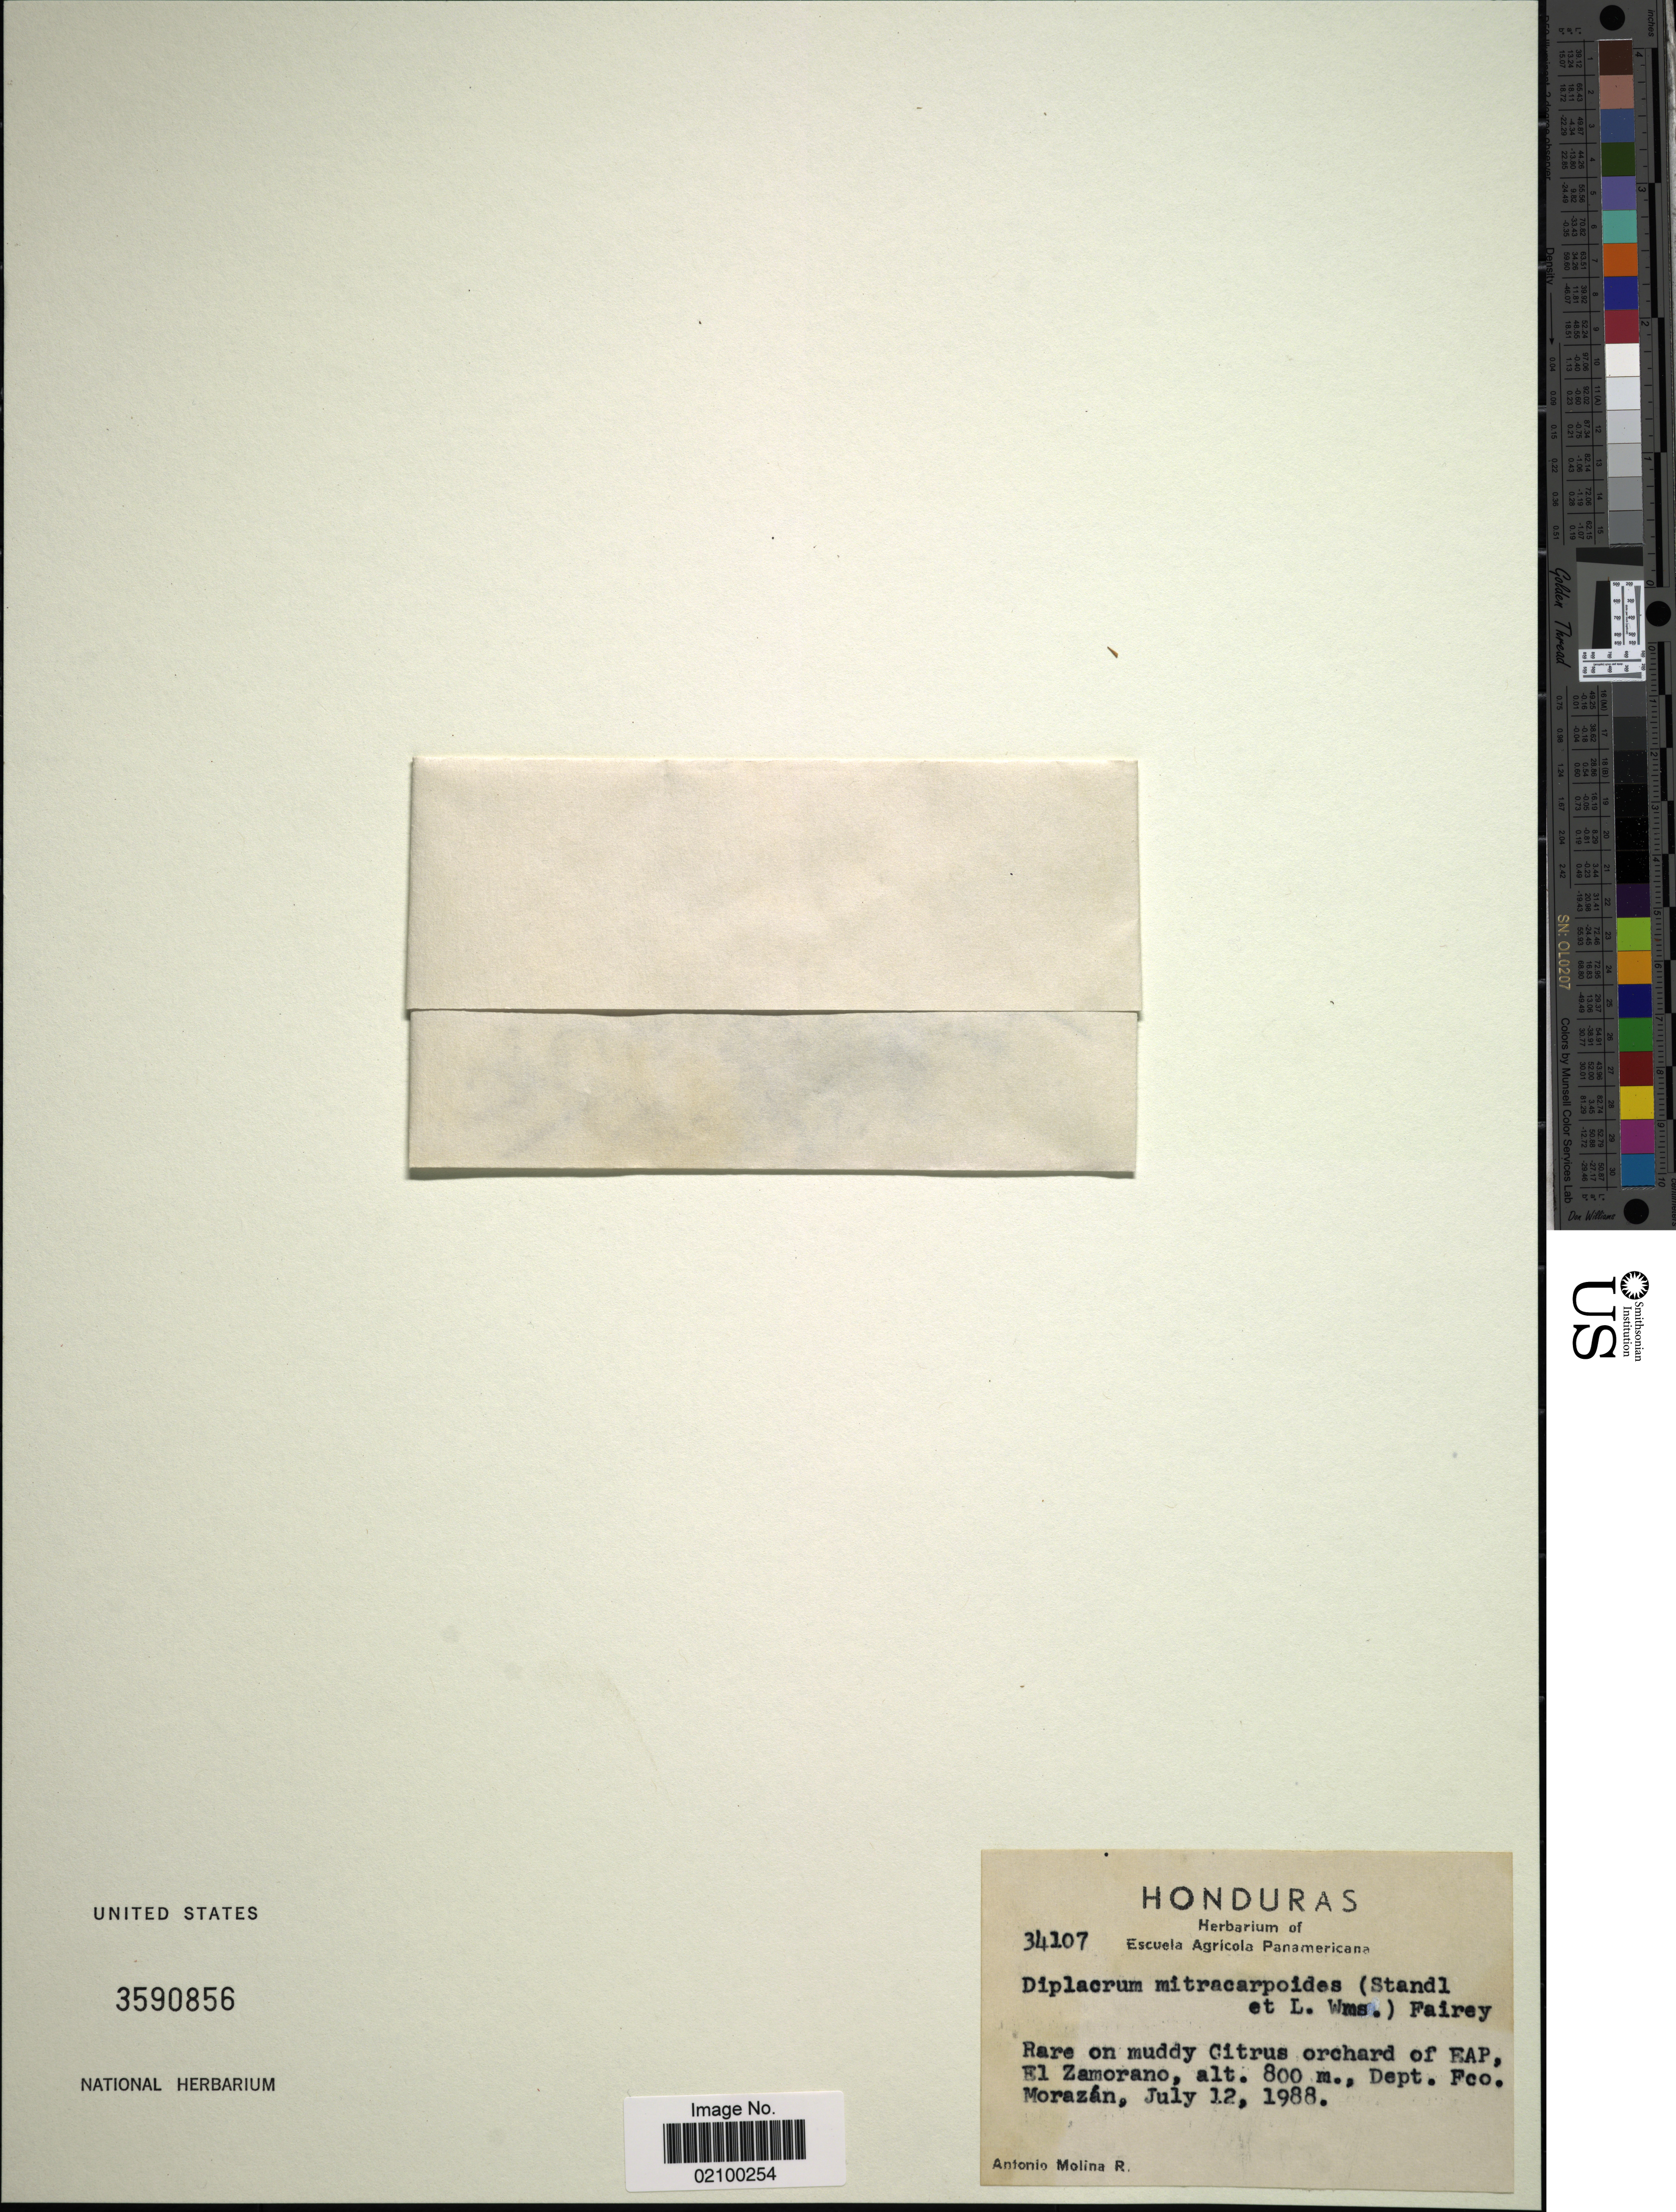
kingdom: Plantae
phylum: Tracheophyta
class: Liliopsida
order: Poales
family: Cyperaceae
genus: Diplacrum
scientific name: Diplacrum mitracarpoides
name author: (Standl. & L.O. Williams) C.D. Adams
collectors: A. Molina R.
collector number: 34107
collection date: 1988-07-12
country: Honduras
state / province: Fco. Morazán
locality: Orchard of EAP, El Zamorano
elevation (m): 800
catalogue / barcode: US 3590856